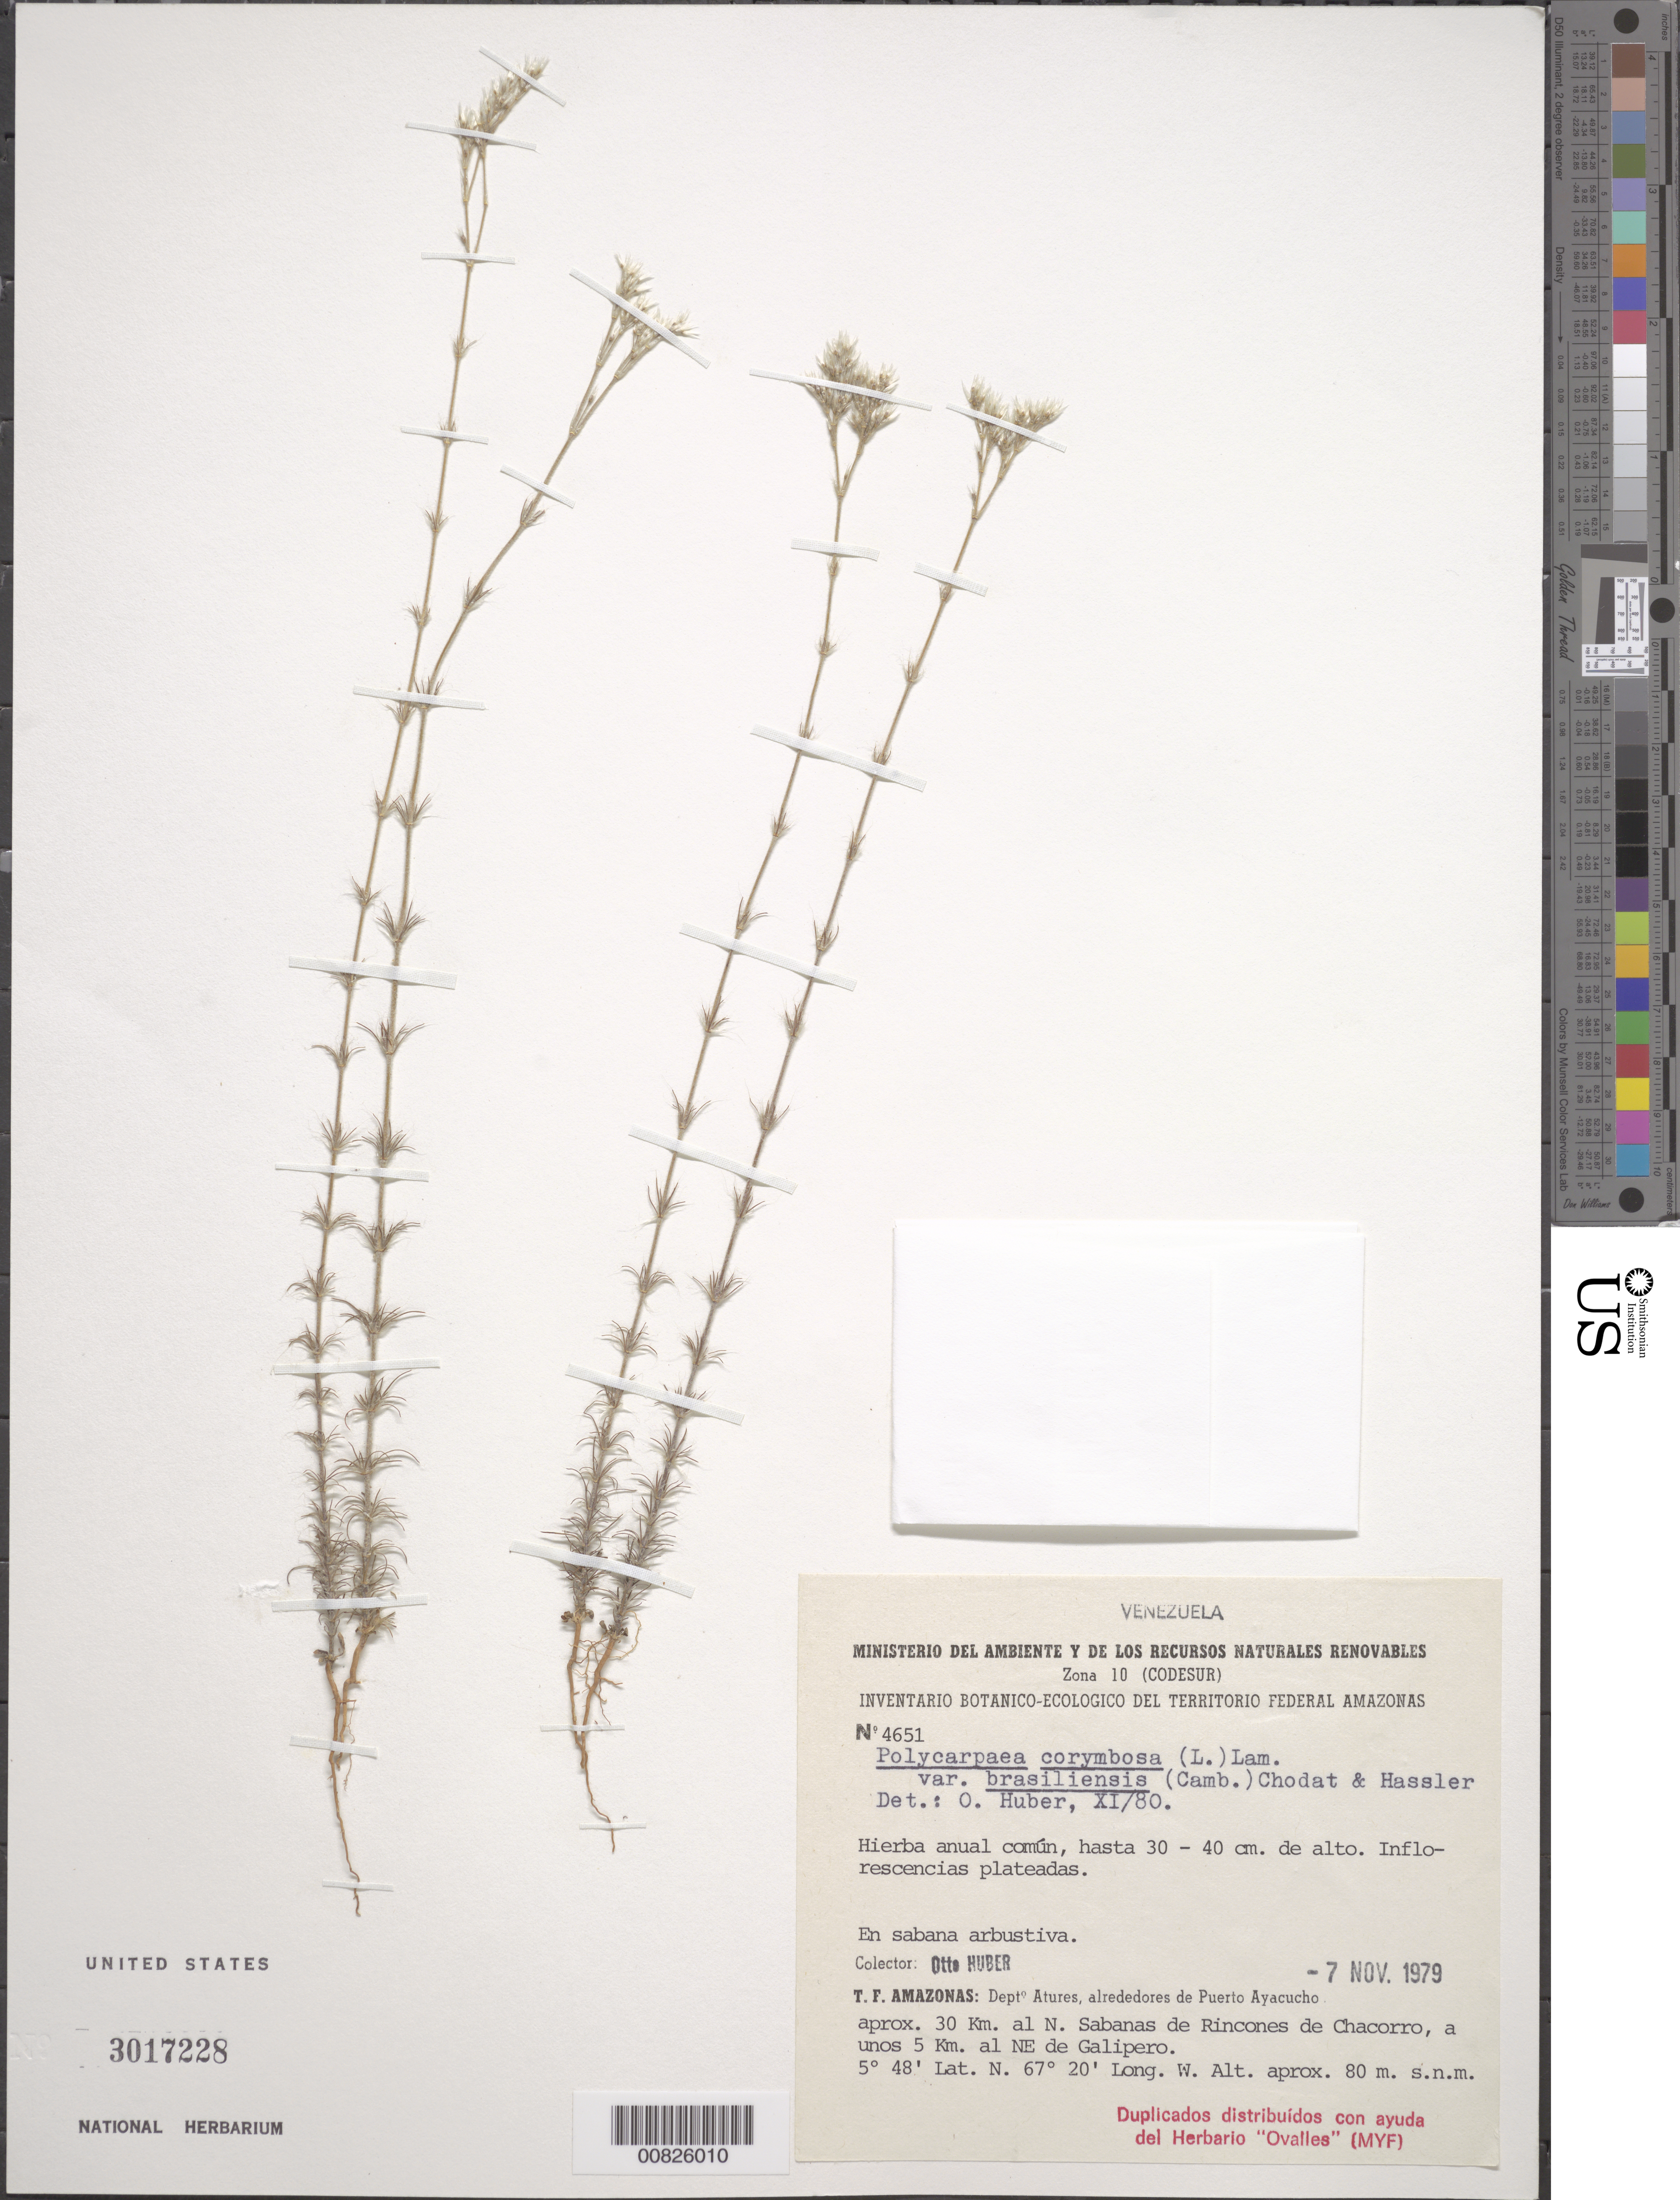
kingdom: Plantae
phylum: Tracheophyta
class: Magnoliopsida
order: Caryophyllales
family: Caryophyllaceae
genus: Polycarpaea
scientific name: Polycarpaea corymbosa var. brasiliensis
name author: (Cambess.) Chodat & Hassl.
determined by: Huber, Otto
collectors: O. Huber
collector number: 4651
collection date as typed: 7-Nov-79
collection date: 1979-11-07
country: Venezuela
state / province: Amazonas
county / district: Atures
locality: Puerto Ayacucho, aprox. 30 km N; Sabanas de Rincones de Chacorro, a unos 5 km al NE de Galipero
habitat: Sabana arbustiva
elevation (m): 80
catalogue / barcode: US 3017228